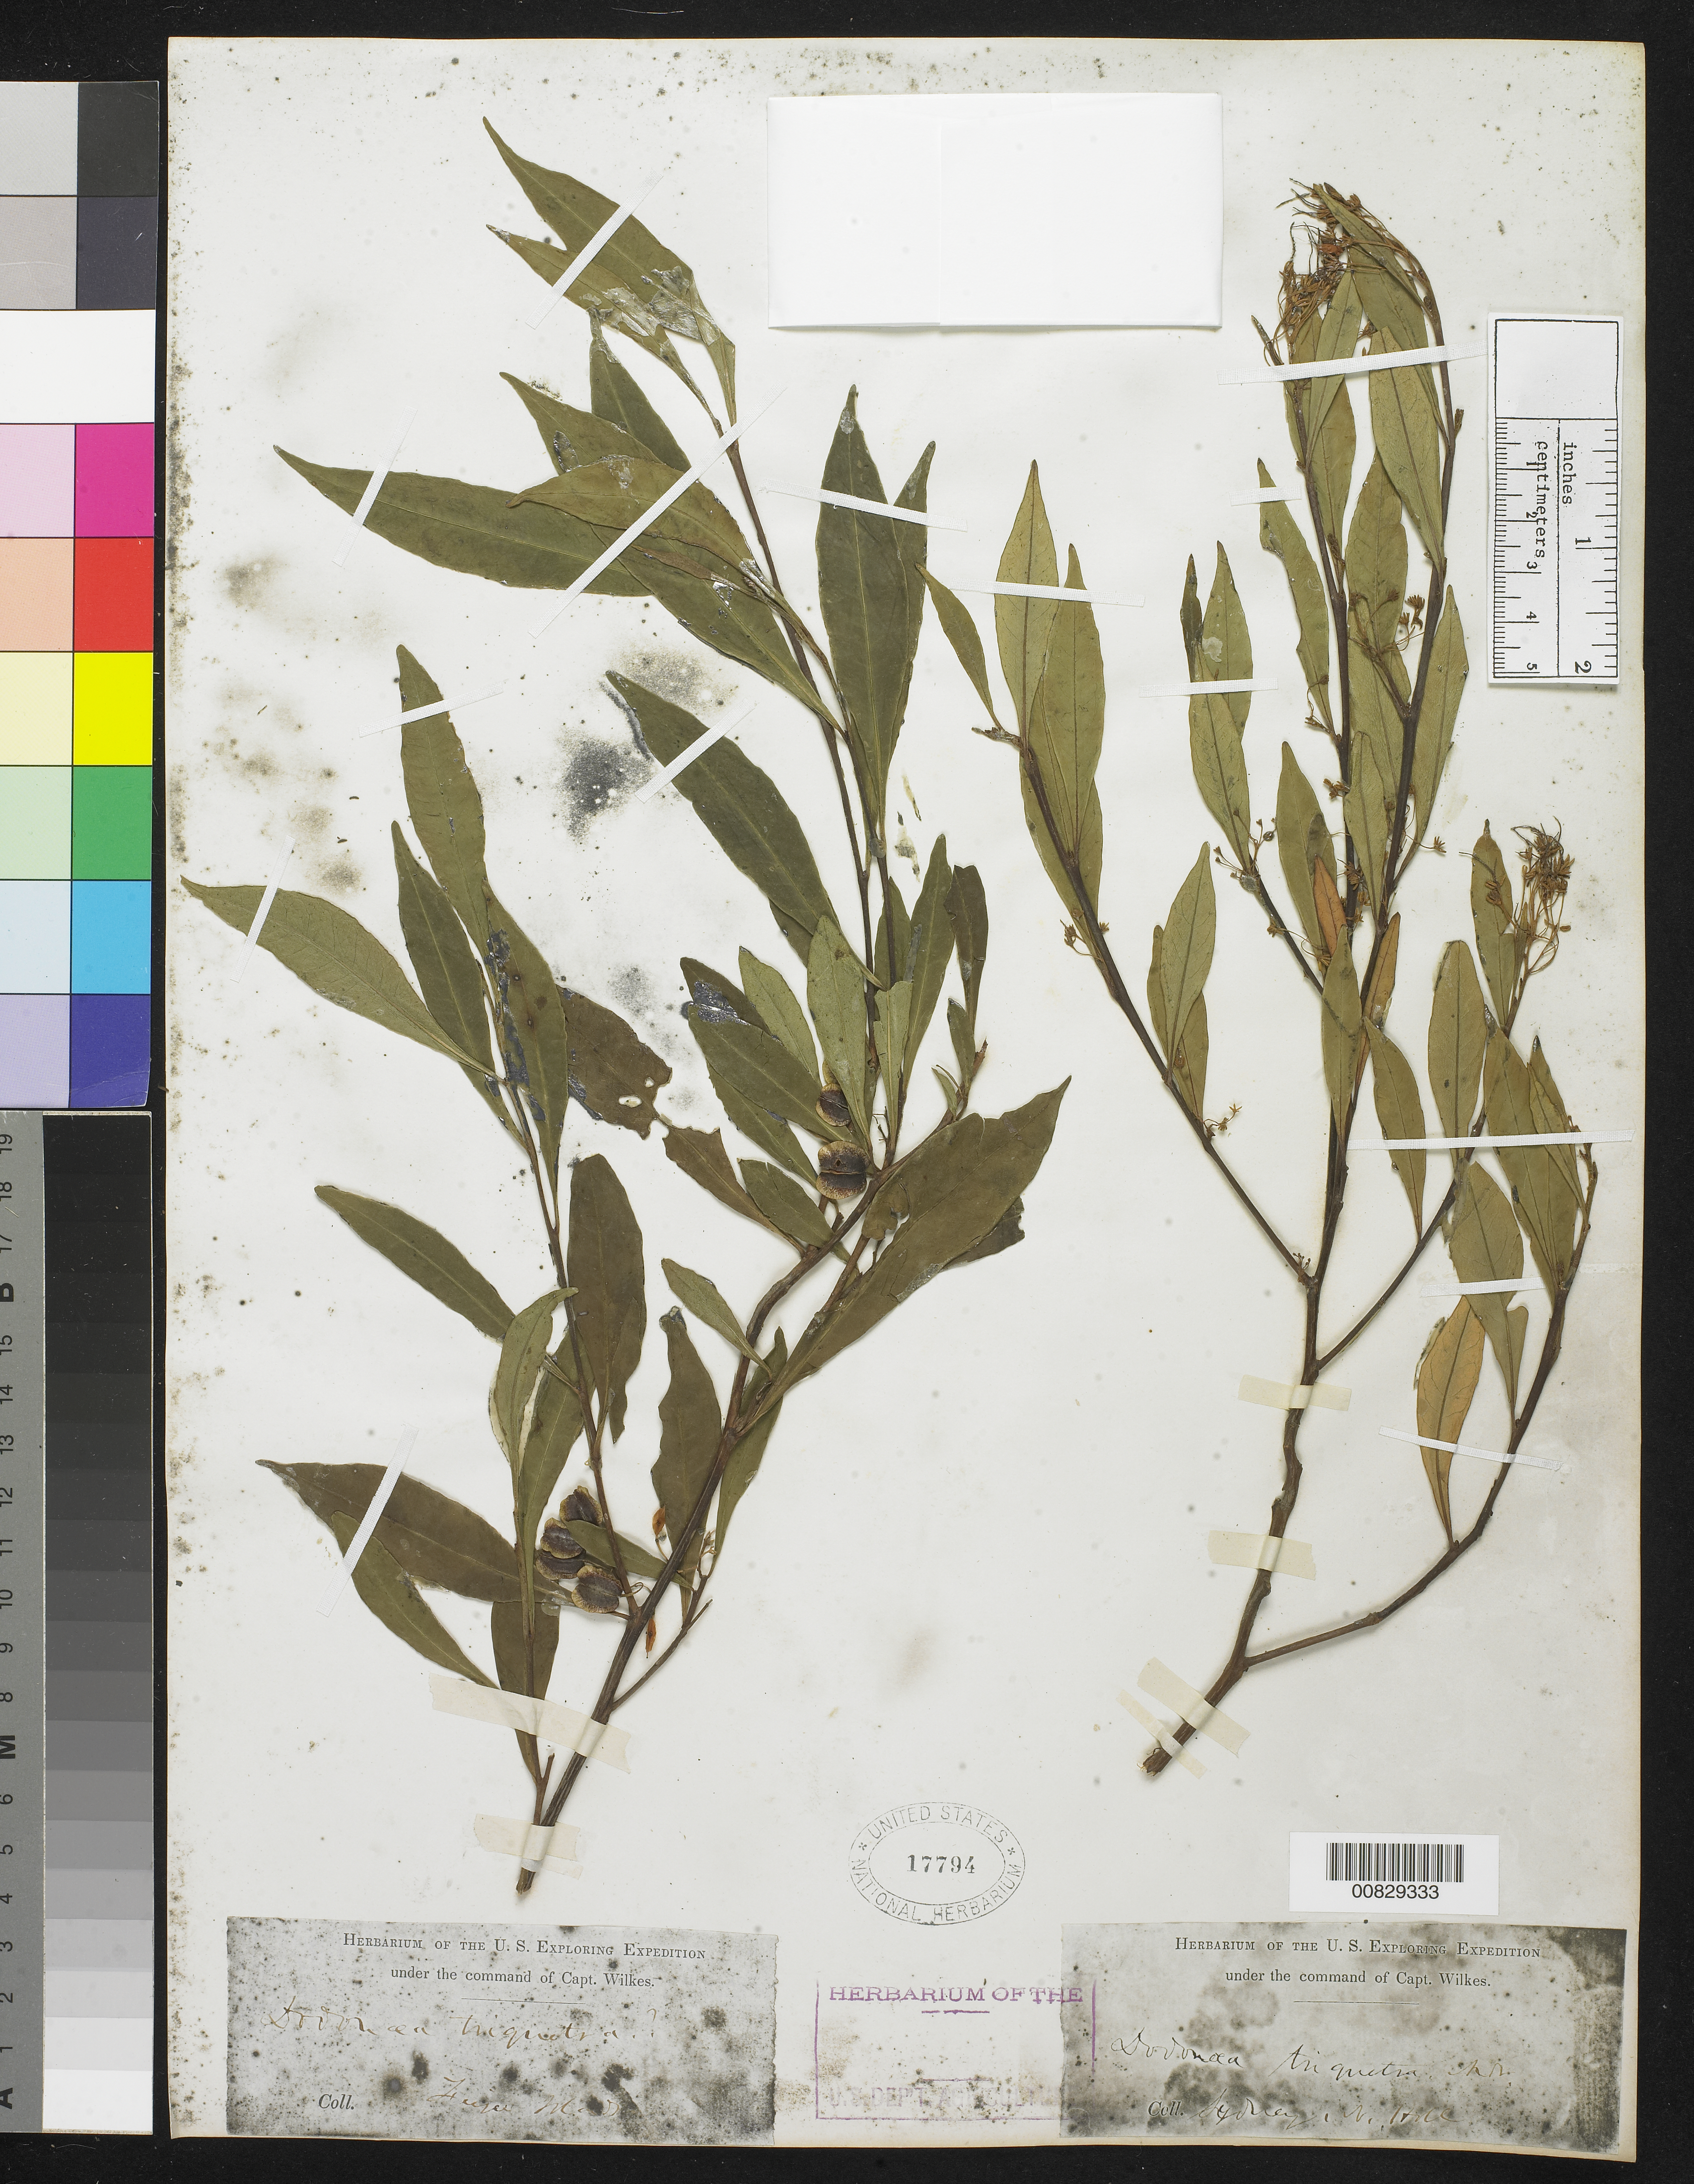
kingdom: Plantae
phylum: Tracheophyta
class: Magnoliopsida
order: Sapindales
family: Sapindaceae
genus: Dodonaea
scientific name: Dodonaea triquetra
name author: J.C. Wendl.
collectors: Wilkes Explor. Exped.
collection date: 1838/1842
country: Argentina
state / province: Tierra del Fuego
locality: Fuegia Islands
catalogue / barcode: US 17794-2